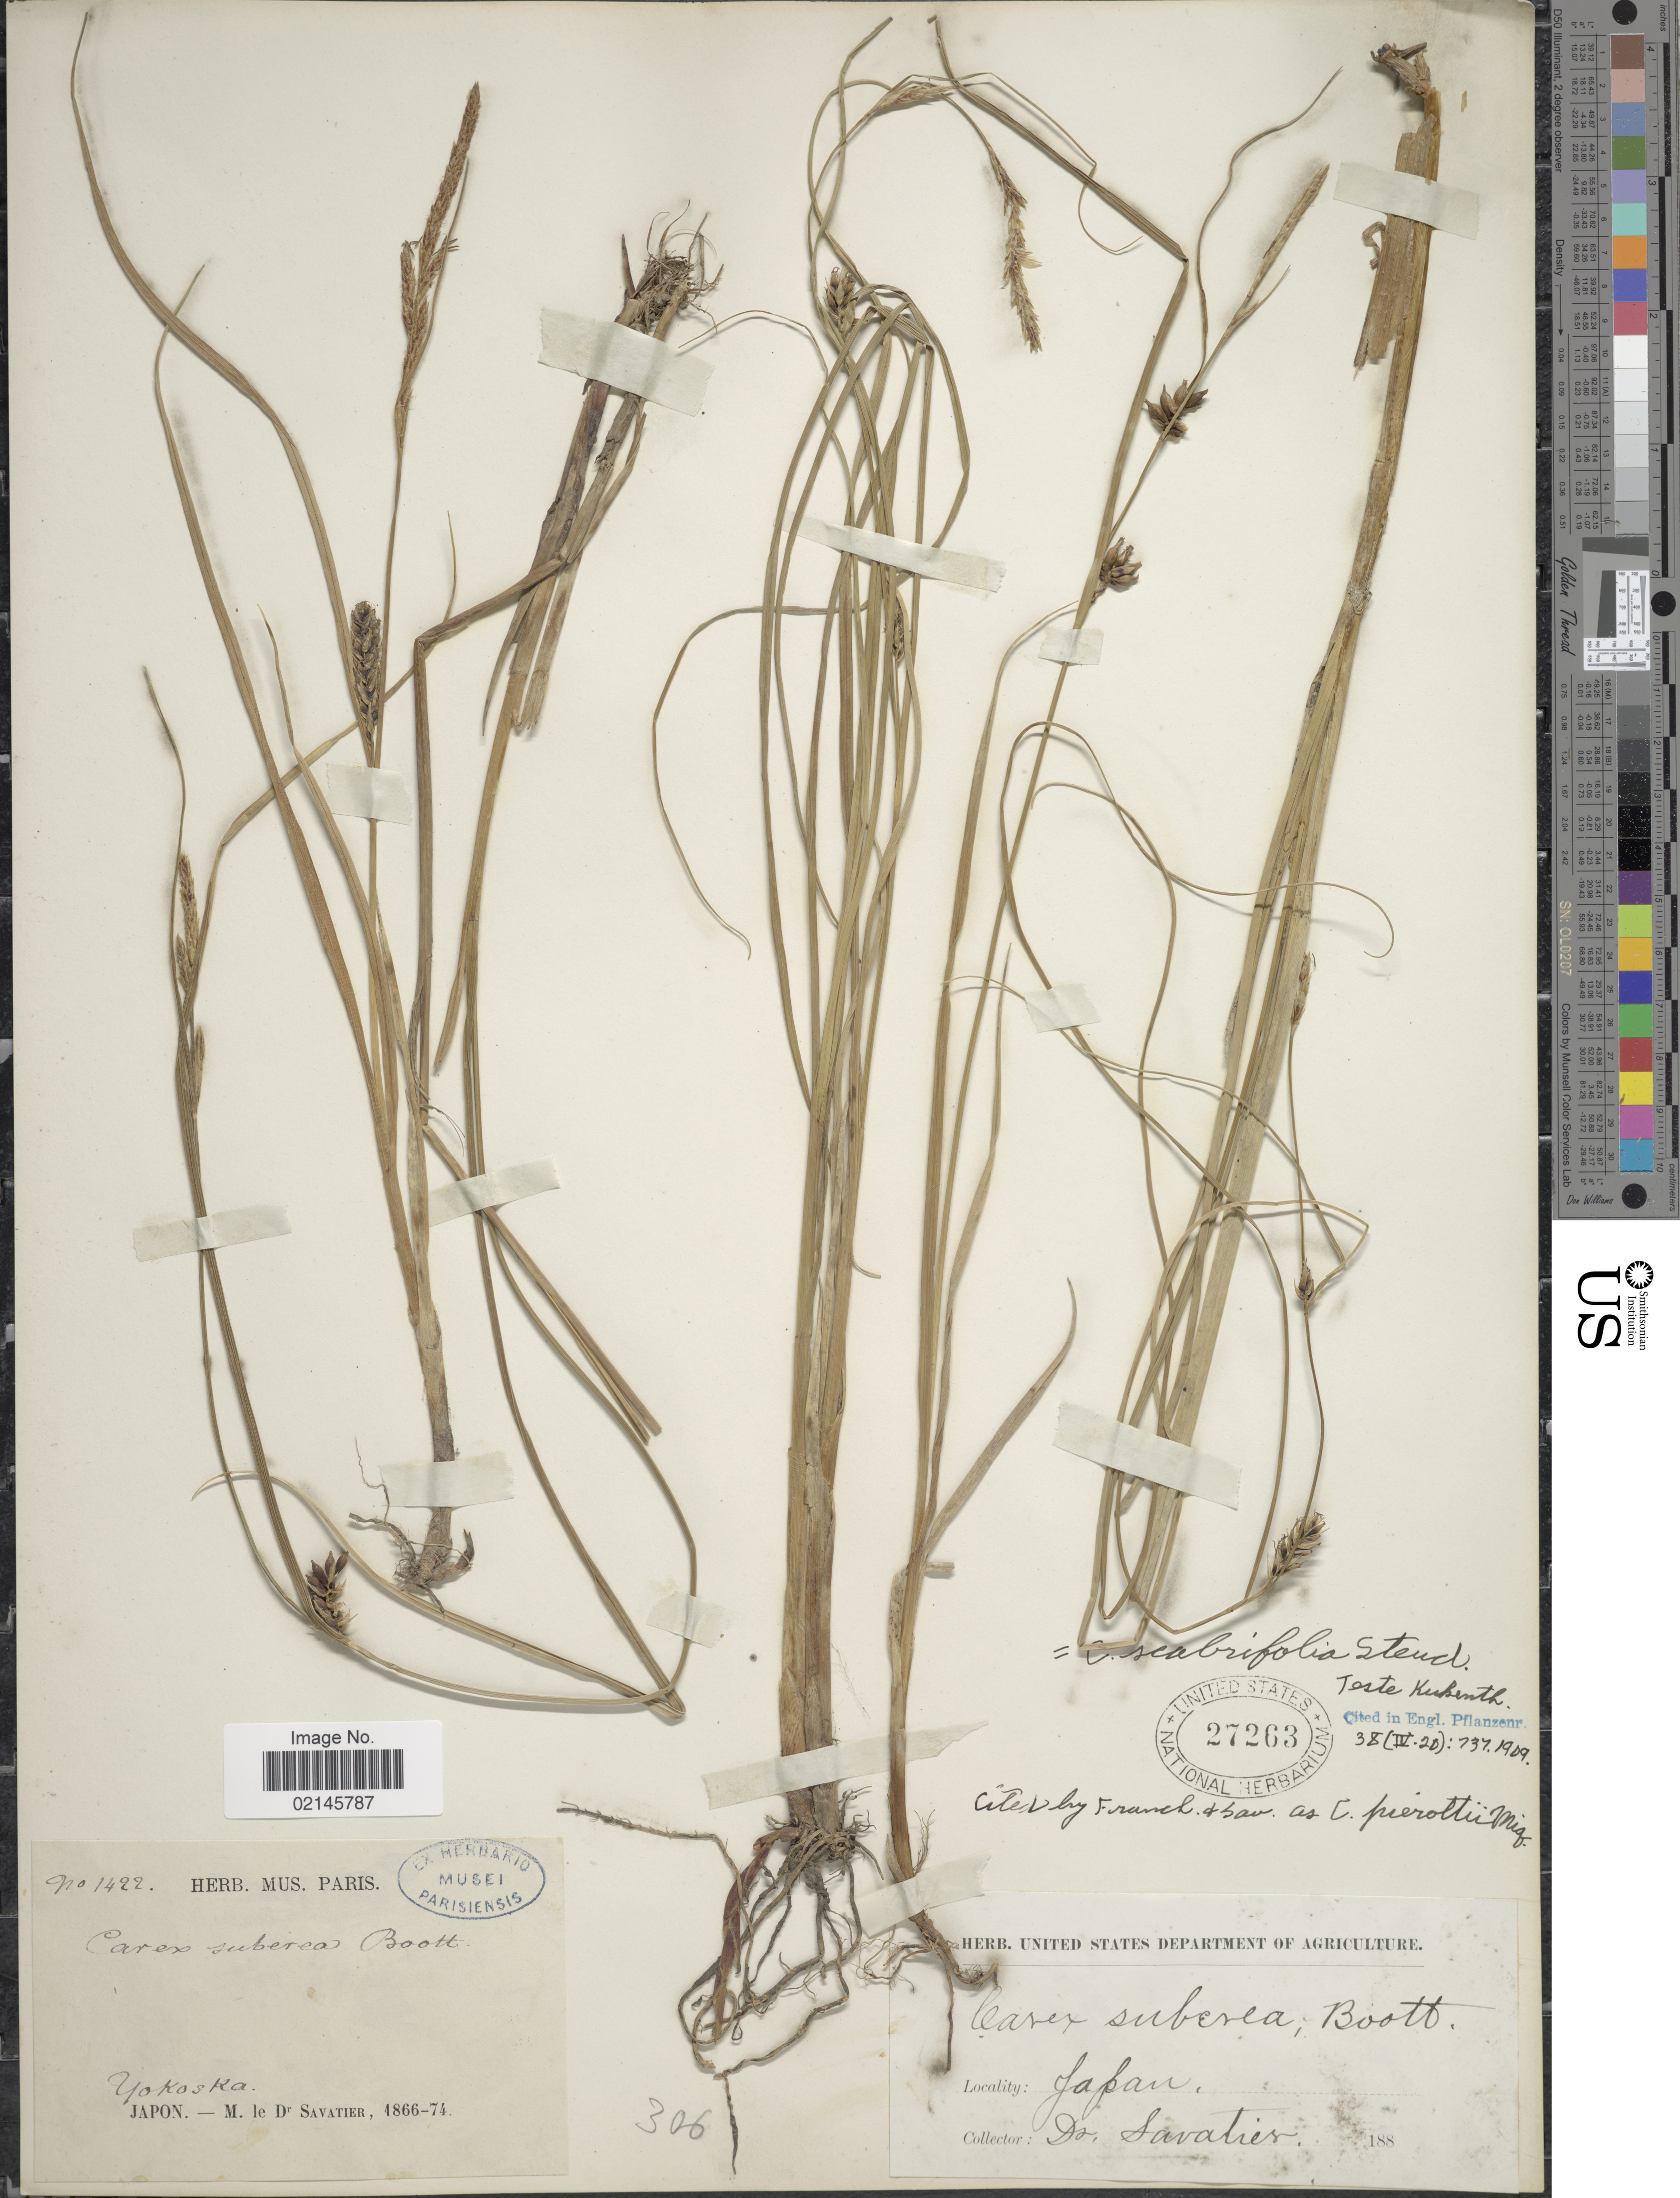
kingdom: Plantae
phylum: Tracheophyta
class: Liliopsida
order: Poales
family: Cyperaceae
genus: Carex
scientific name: Carex scabrifolia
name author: Steud.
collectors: M. Savatier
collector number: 1422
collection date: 1866/1874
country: Japan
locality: Yokoska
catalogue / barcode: US 27263